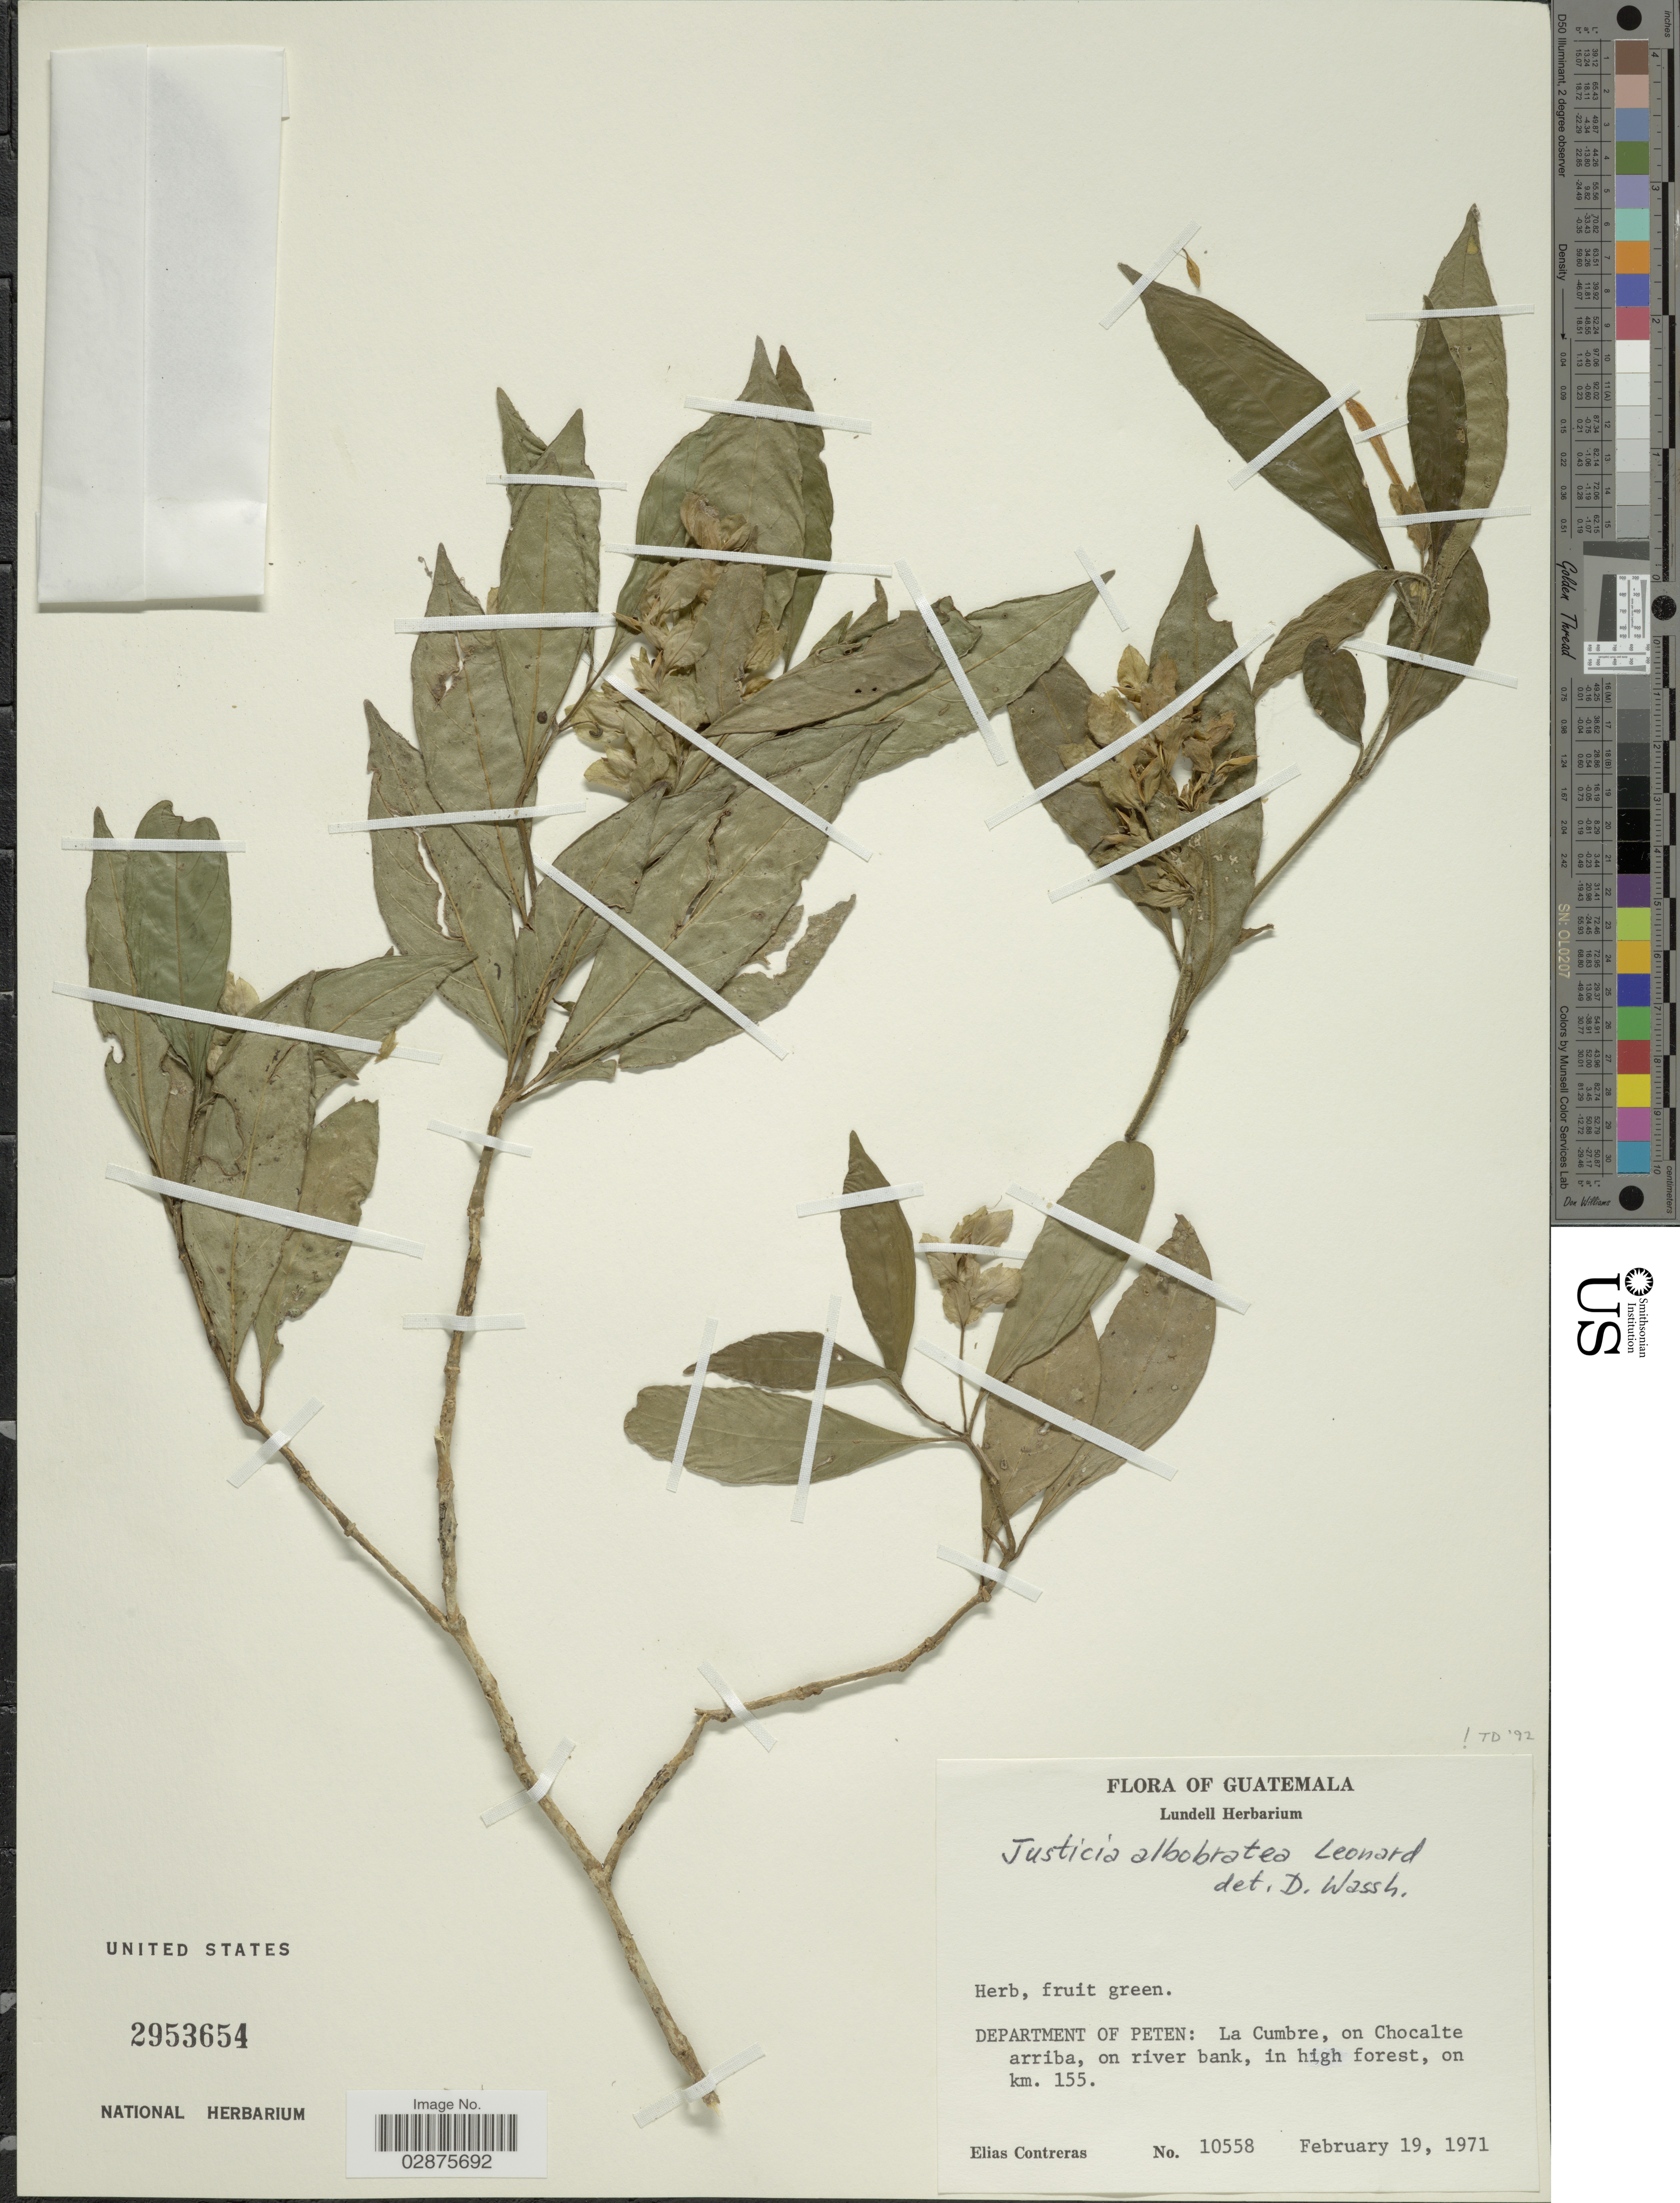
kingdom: Plantae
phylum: Tracheophyta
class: Magnoliopsida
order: Lamiales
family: Acanthaceae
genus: Justicia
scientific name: Justicia albobractea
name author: Leonard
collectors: E. Contreras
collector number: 10558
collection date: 1971-02-19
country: Guatemala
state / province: El Petén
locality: Department of Peten: La Cumbre, on Chocalte arriba, on river bank, in high forest, on km. 155.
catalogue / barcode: US 2953654